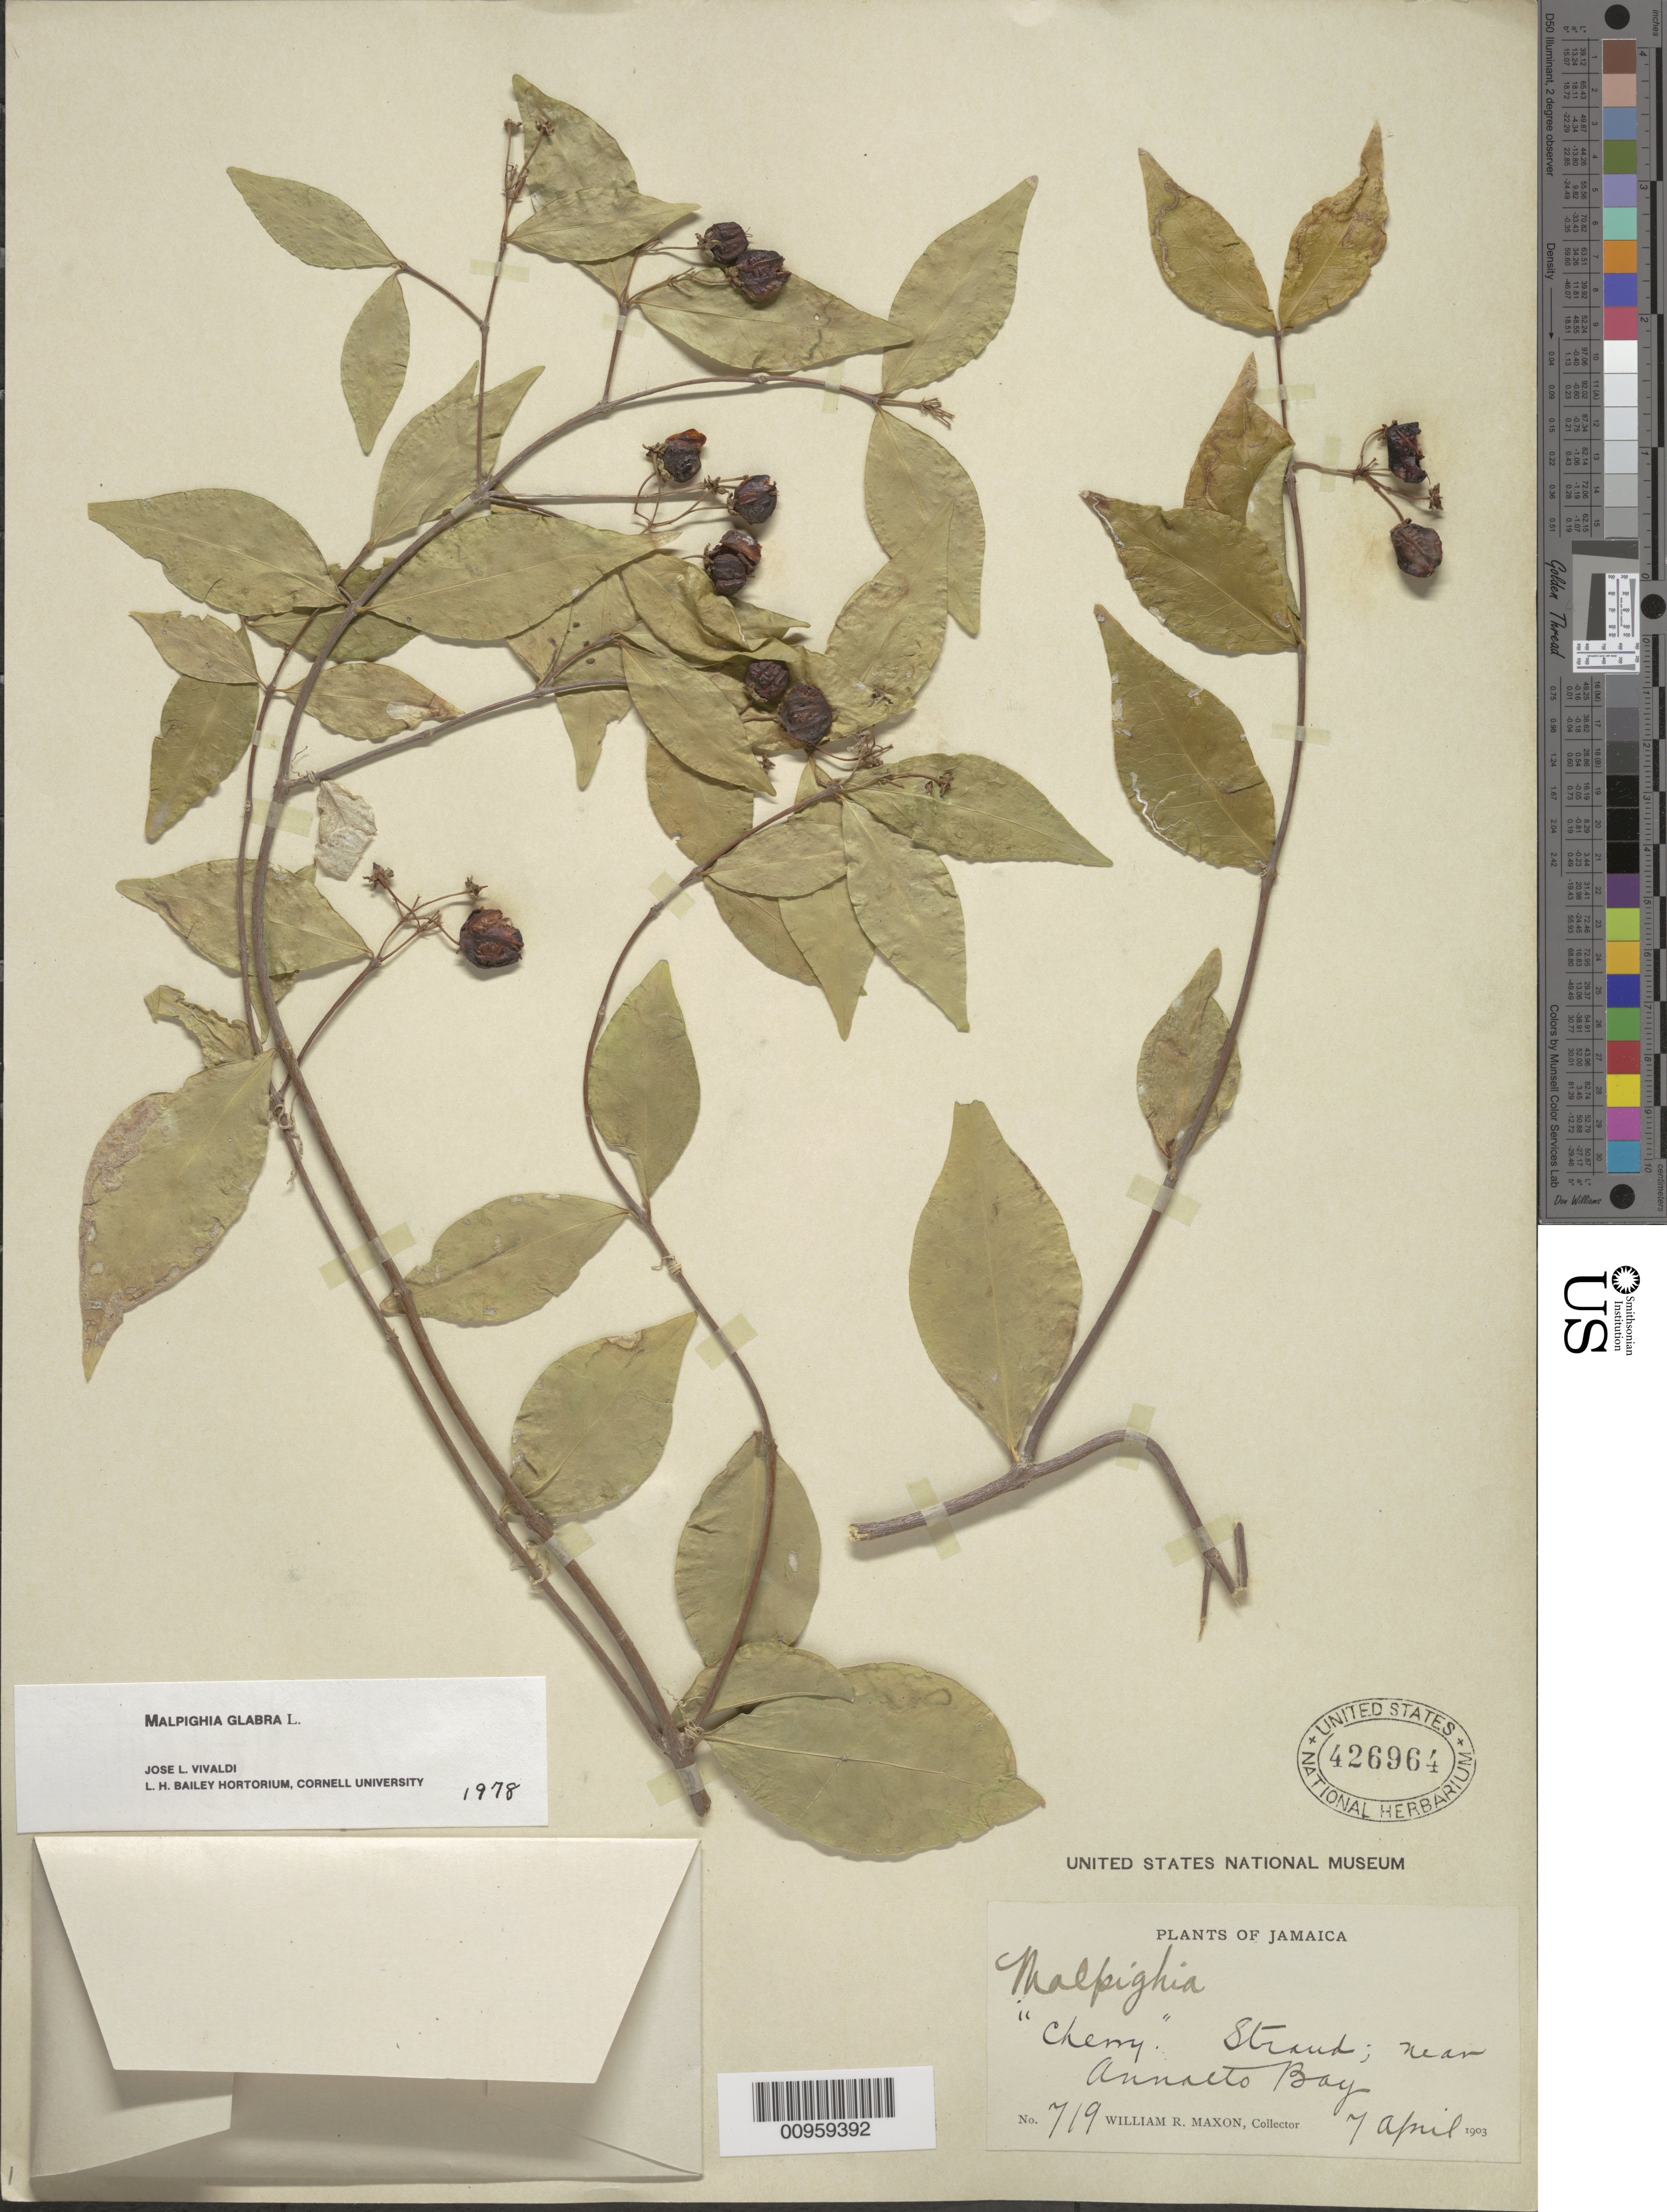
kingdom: Plantae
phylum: Tracheophyta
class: Magnoliopsida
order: Malpighiales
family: Malpighiaceae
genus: Malpighia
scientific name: Malpighia glabra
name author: L.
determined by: Vivaldi, J. L., (BH), Cornell University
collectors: W. R. Maxon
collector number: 719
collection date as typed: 07 Apr 1903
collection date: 1903-04-07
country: Jamaica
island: Jamaica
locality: Near Annalto Bay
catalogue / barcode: US 426964